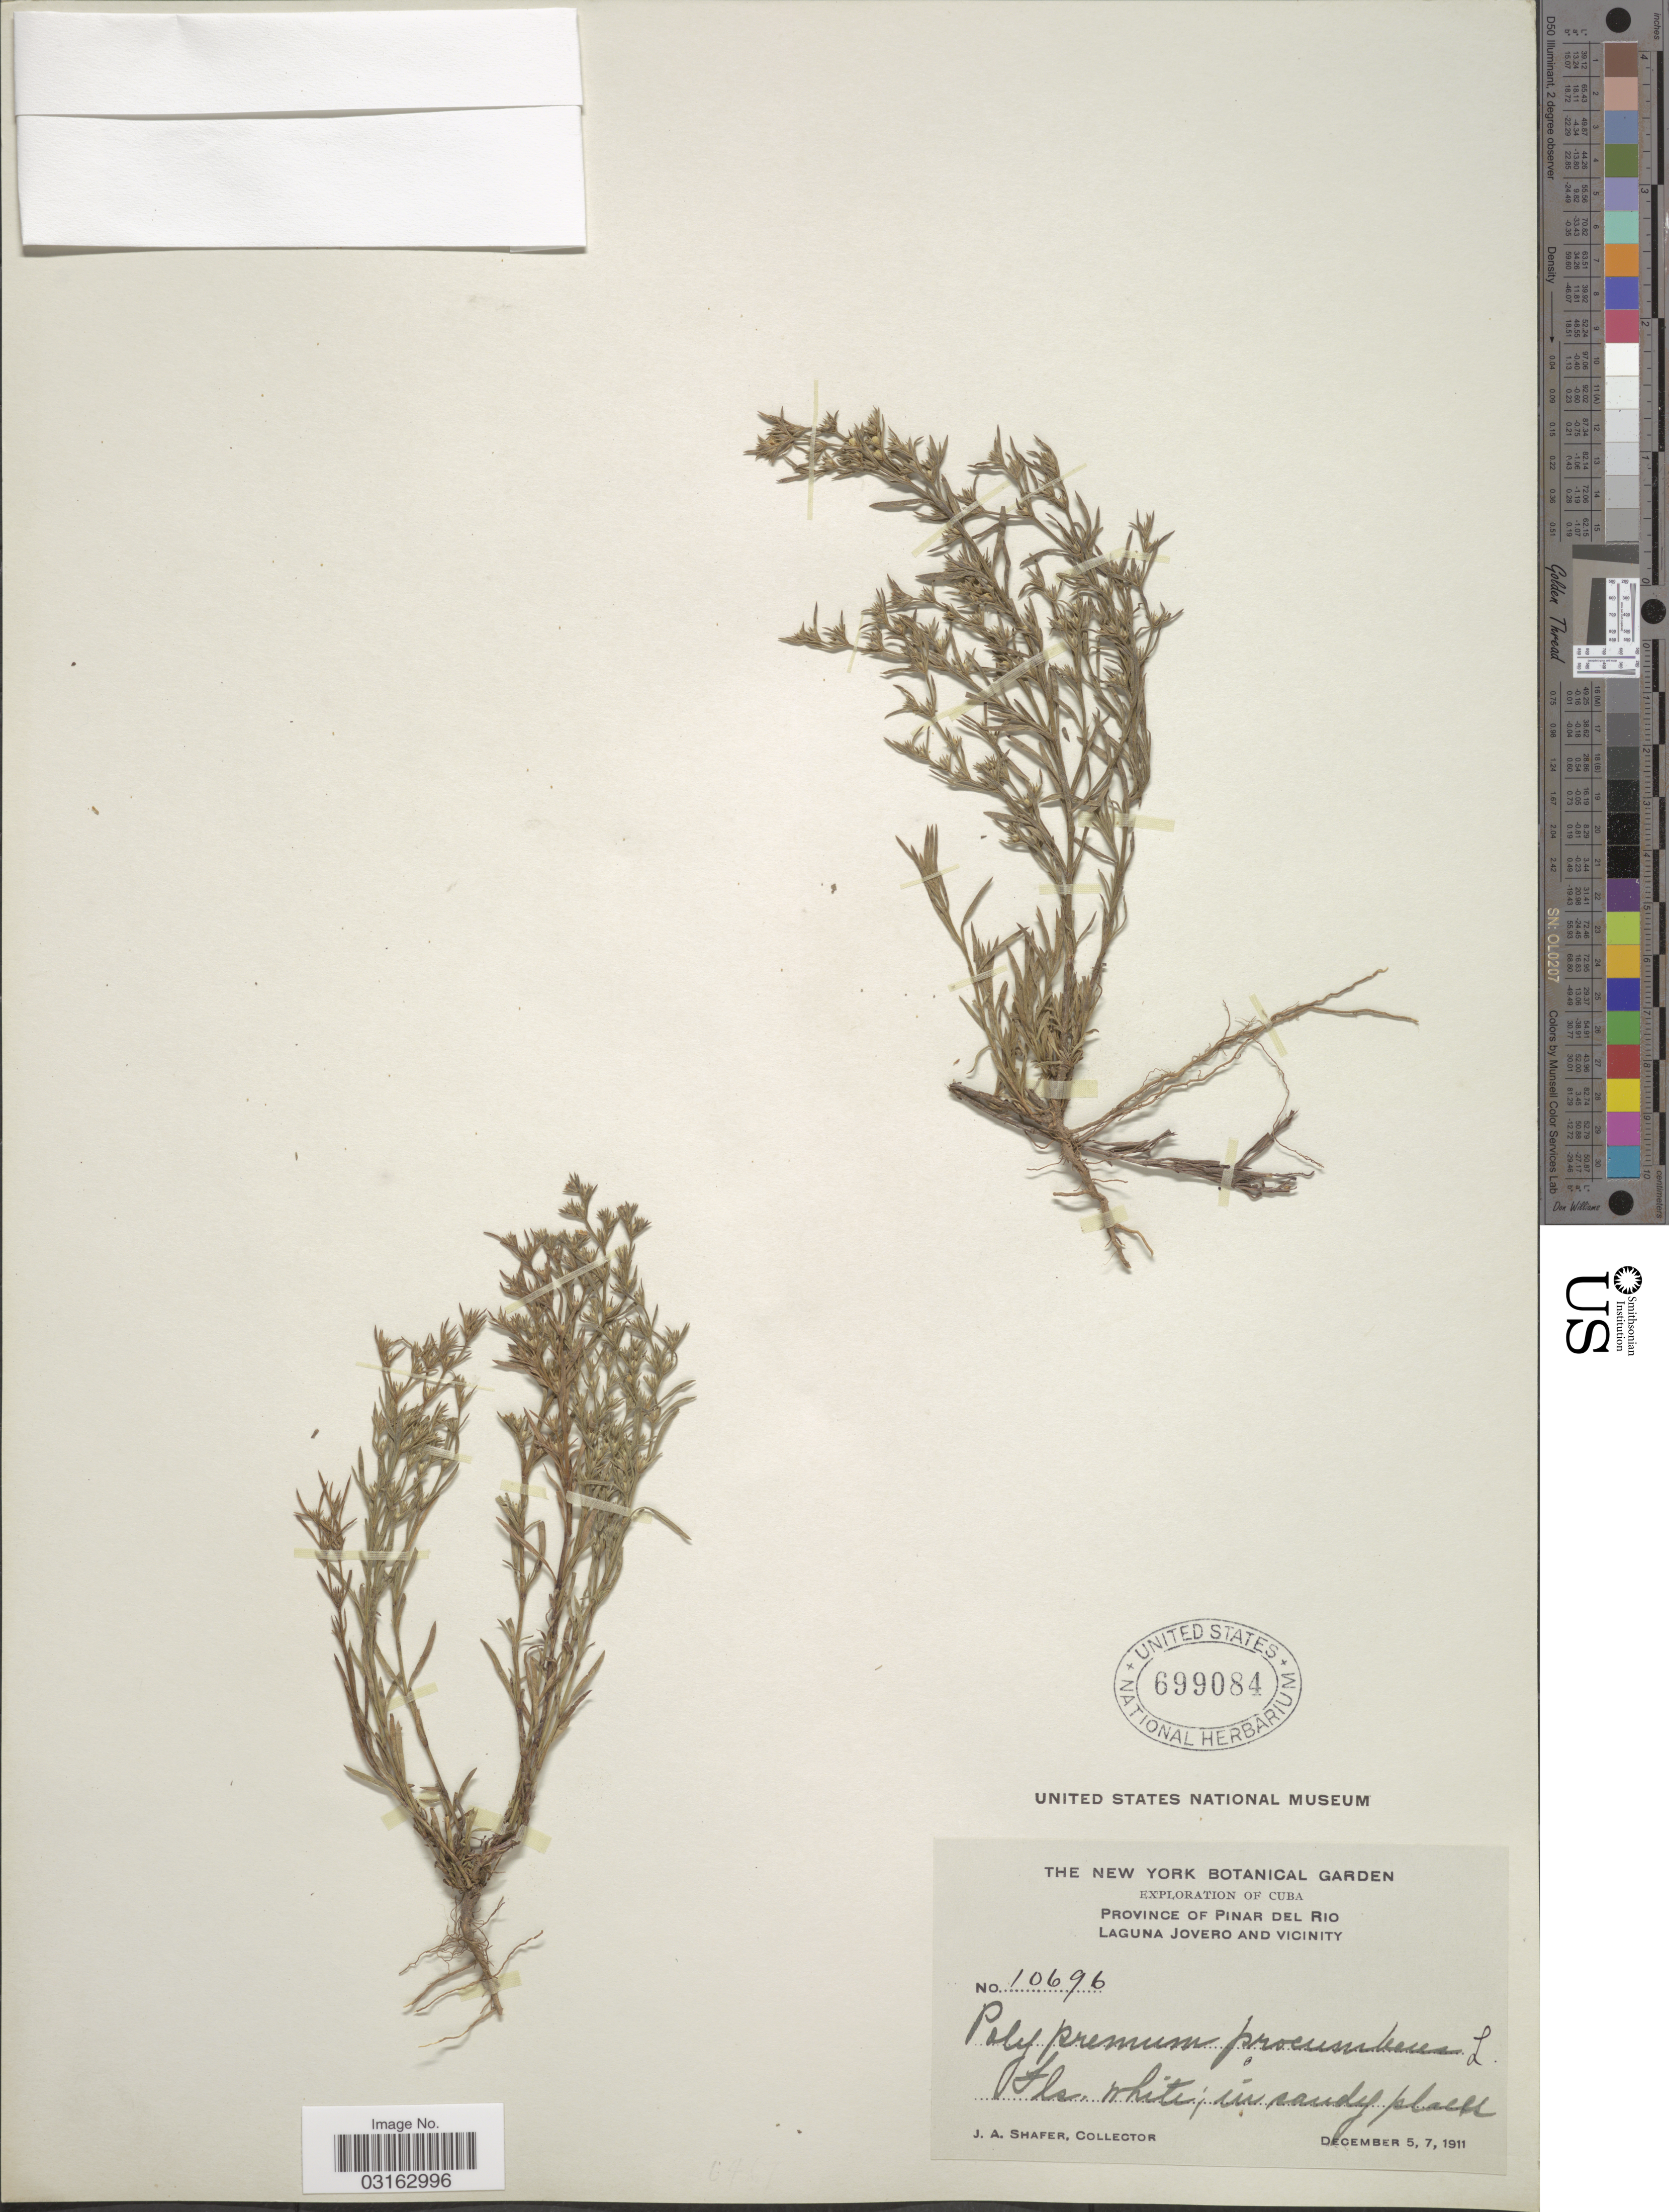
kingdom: Plantae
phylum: Tracheophyta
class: Magnoliopsida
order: Lamiales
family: Tetrachondraceae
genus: Polypremum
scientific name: Polypremum procumbens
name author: L.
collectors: J. A. Shafer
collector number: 10696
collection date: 1911-12-05/1911-12-07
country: Cuba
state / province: Pinar del Río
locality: Province of Pinar del Rio, Laguna Jovero and Vicinity.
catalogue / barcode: US 699084